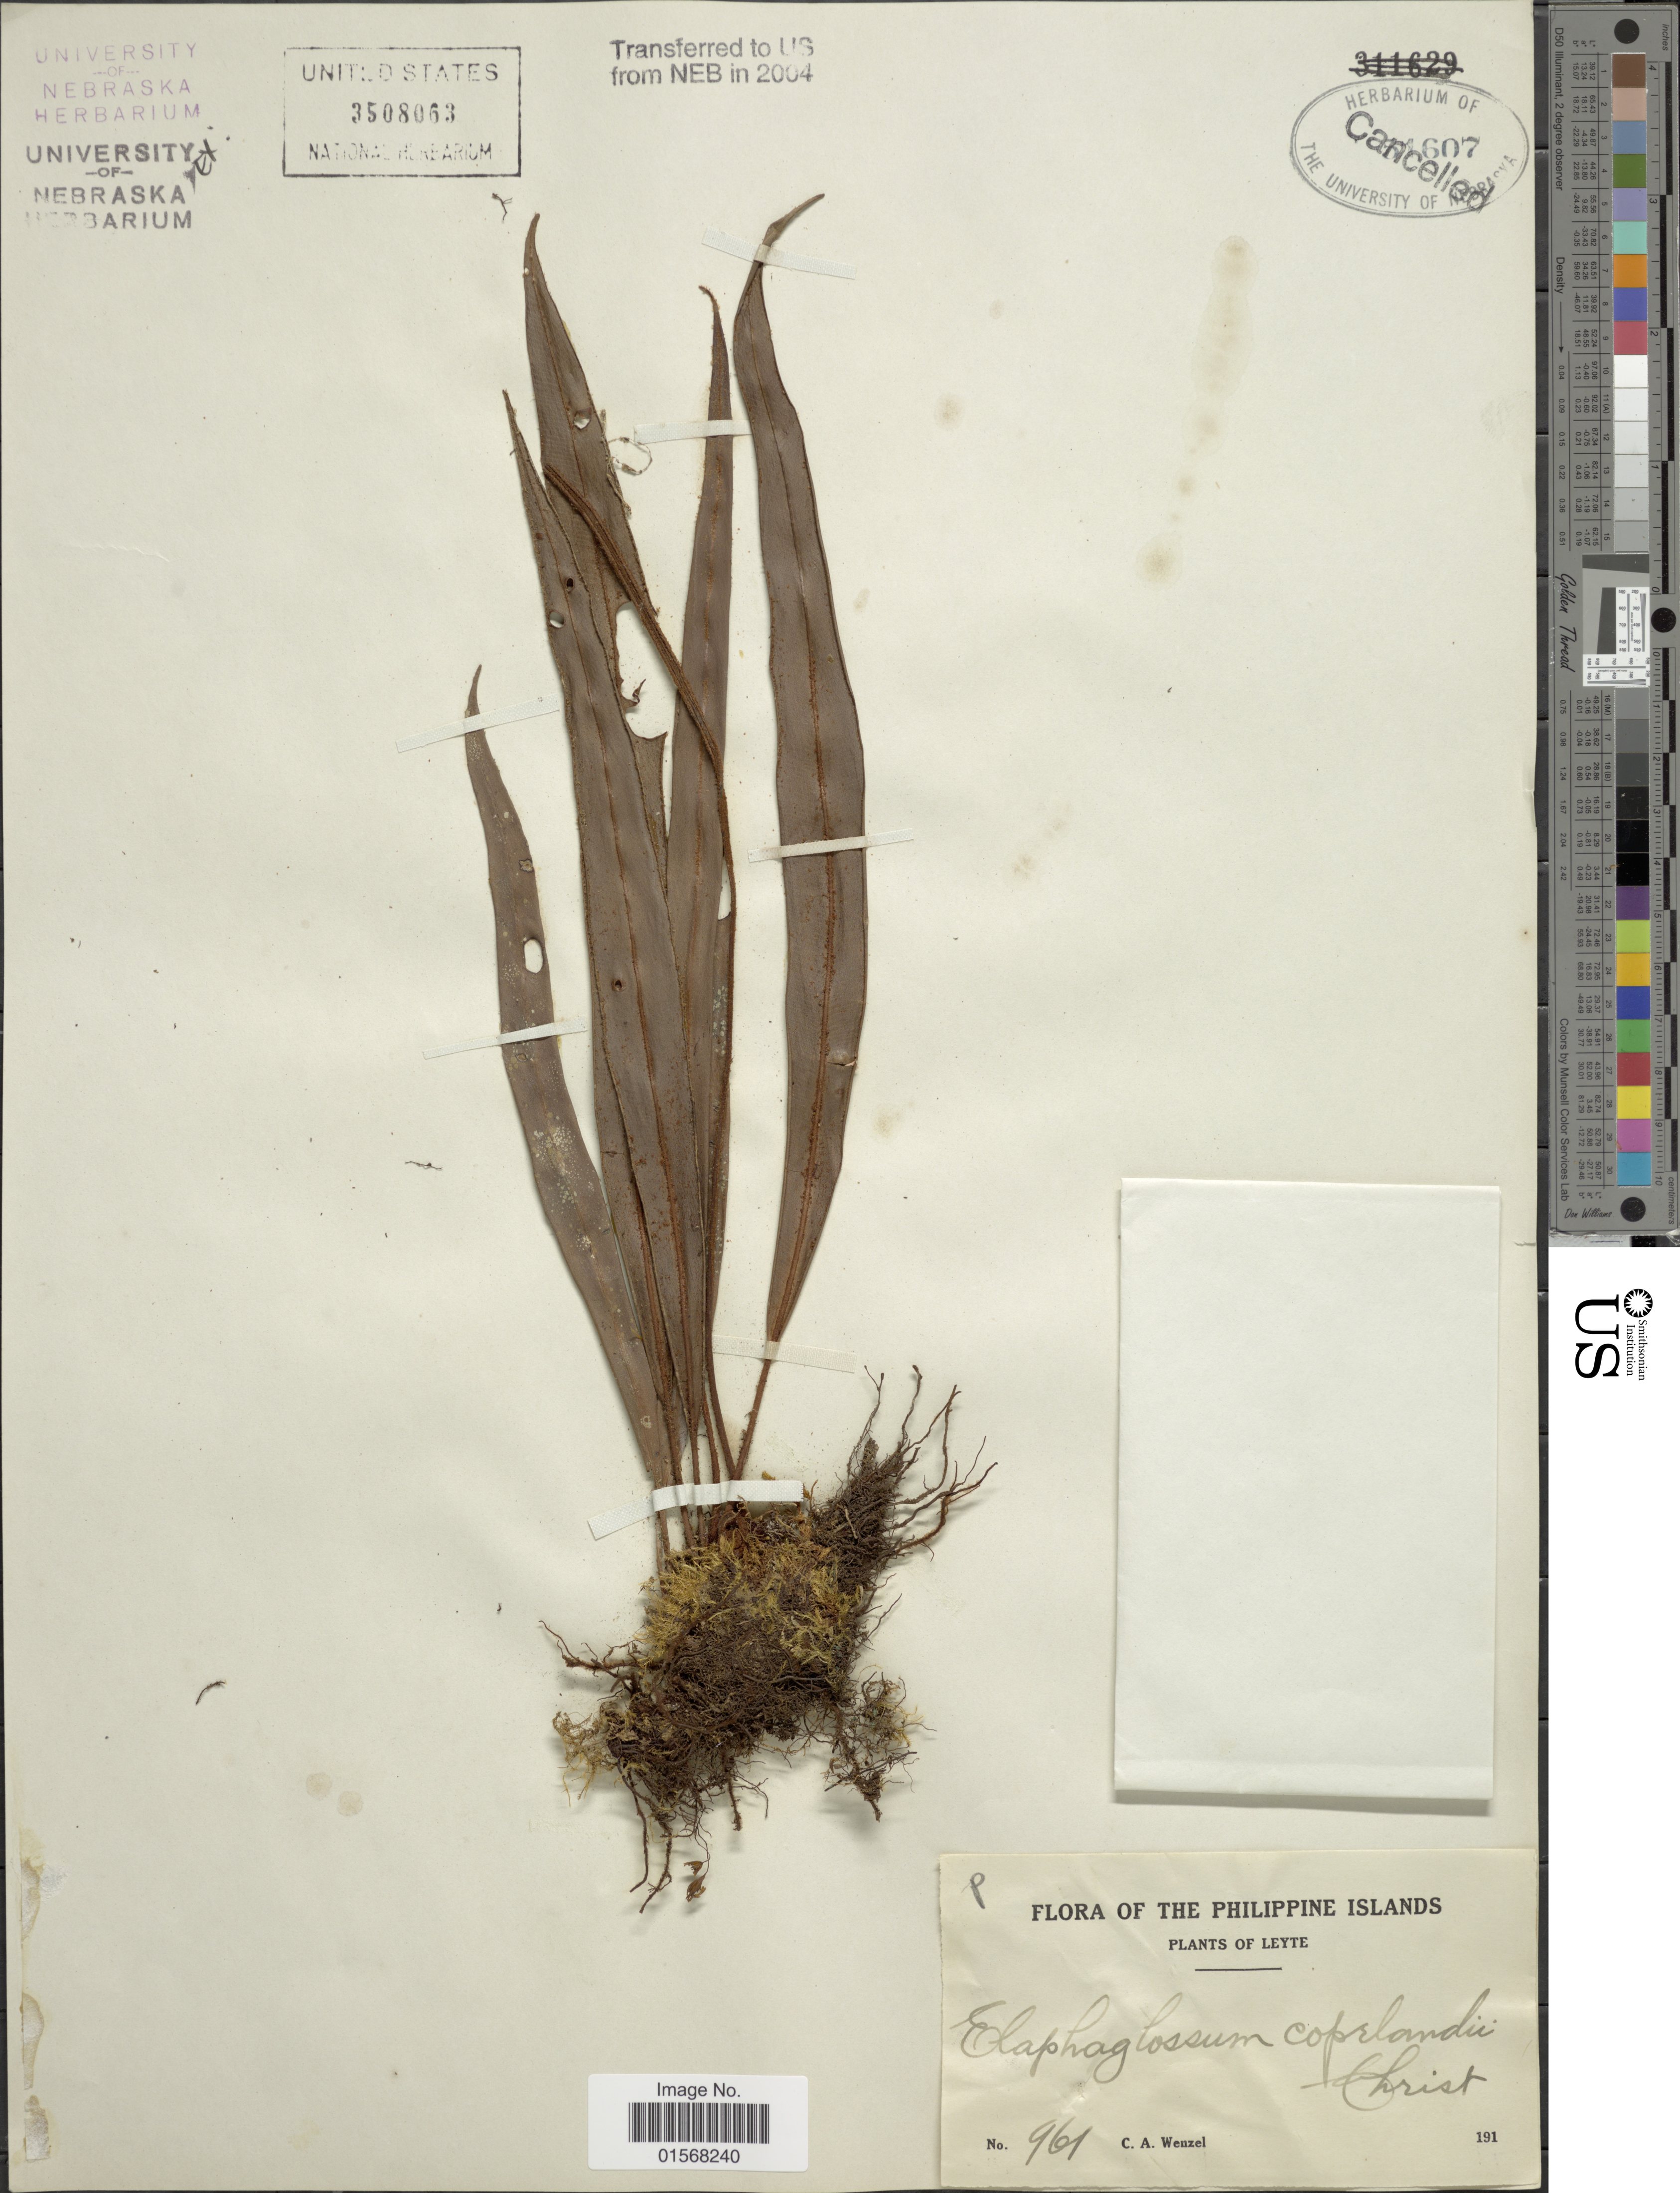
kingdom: Plantae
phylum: Tracheophyta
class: Polypodiopsida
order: Polypodiales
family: Dryopteridaceae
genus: Elaphoglossum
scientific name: Elaphoglossum blumeanum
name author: (Fée) J. Sm.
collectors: C. Wenzel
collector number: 961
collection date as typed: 191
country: Philippines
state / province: Eastern Visayas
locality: Leyte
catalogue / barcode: US 3508063